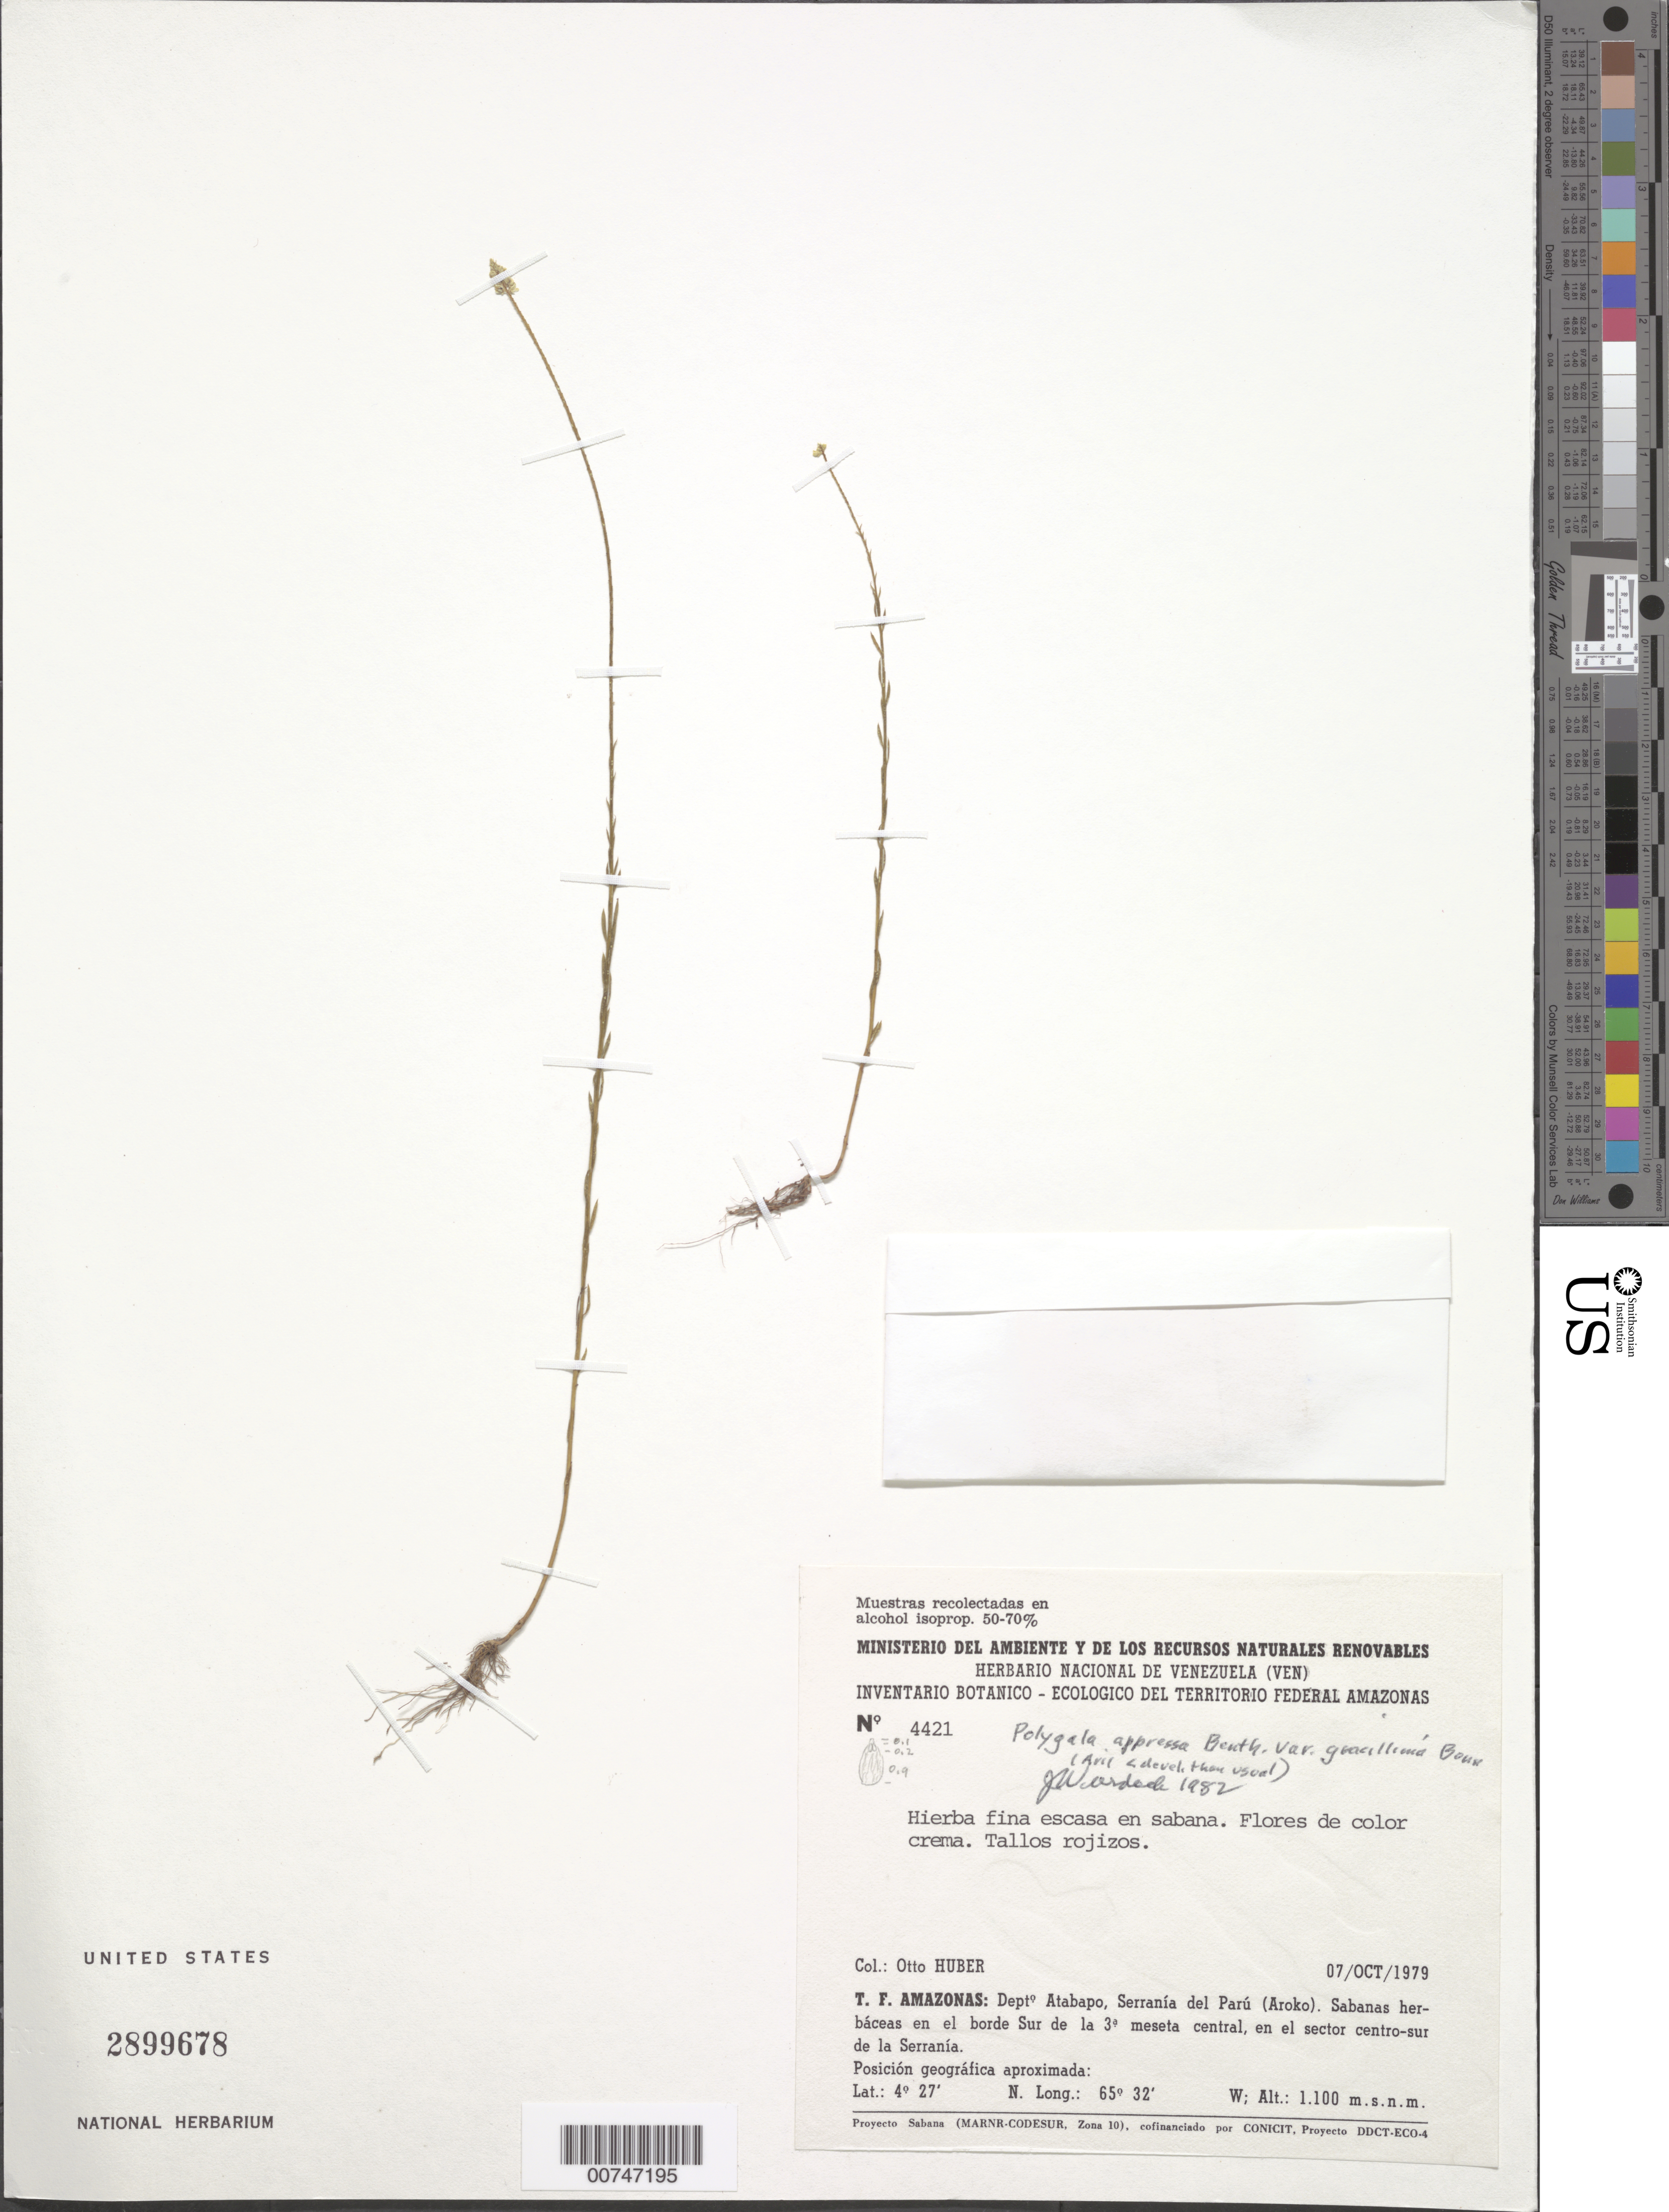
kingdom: Plantae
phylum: Tracheophyta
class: Magnoliopsida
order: Fabales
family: Polygalaceae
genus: Polygala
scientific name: Polygala appressa var. gracillima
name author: (S. Watson) A.W. Benn.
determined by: Wurdack, John J., (US), US (UNITED STATES)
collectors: O. Huber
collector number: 4421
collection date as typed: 7-Oct-79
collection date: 1979-10-07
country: Venezuela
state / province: Amazonas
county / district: Atabapo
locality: Serranía del Parú (Aroko)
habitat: Herbaceous savanna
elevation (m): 1100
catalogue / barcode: US 2899678